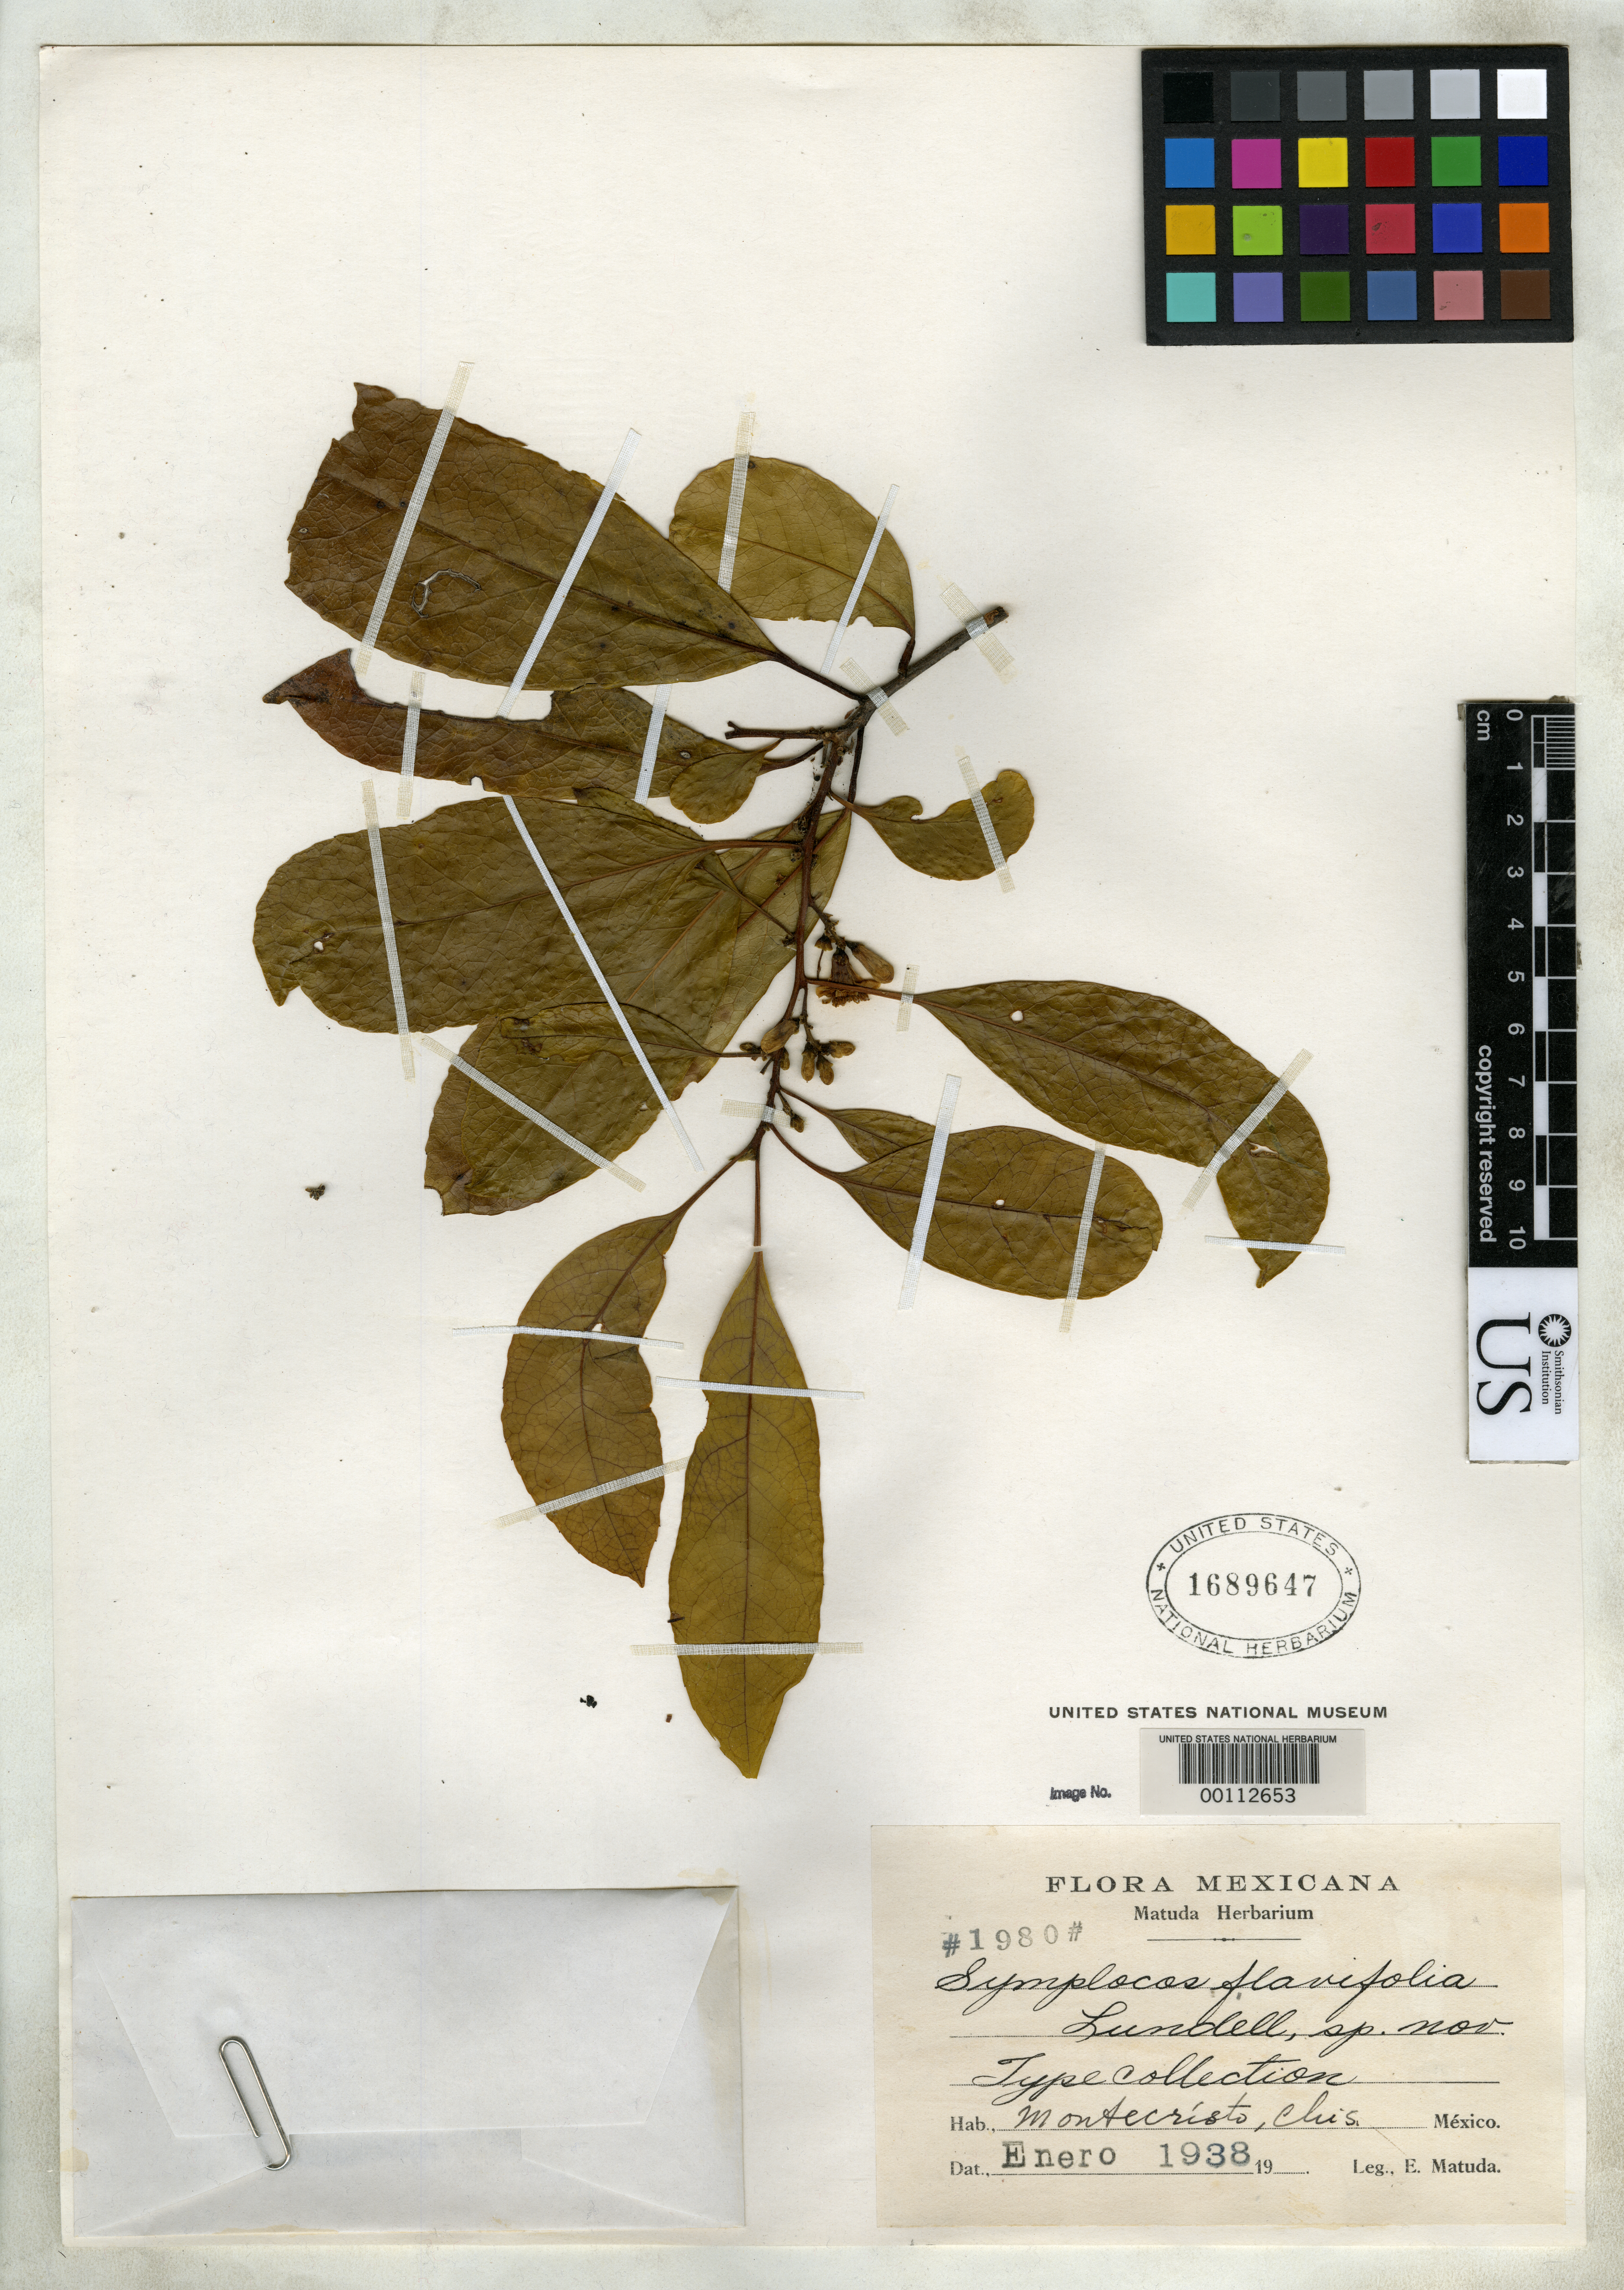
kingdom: Plantae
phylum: Tracheophyta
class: Magnoliopsida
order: Ericales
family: Symplocaceae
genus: Symplocos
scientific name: Symplocos flavifolia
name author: Lundell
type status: Isotype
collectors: E. Matuda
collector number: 1980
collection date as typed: Enero 1938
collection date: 1938-01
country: Mexico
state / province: Chiapas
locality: Montecristo, Chis.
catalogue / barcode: US 1689647